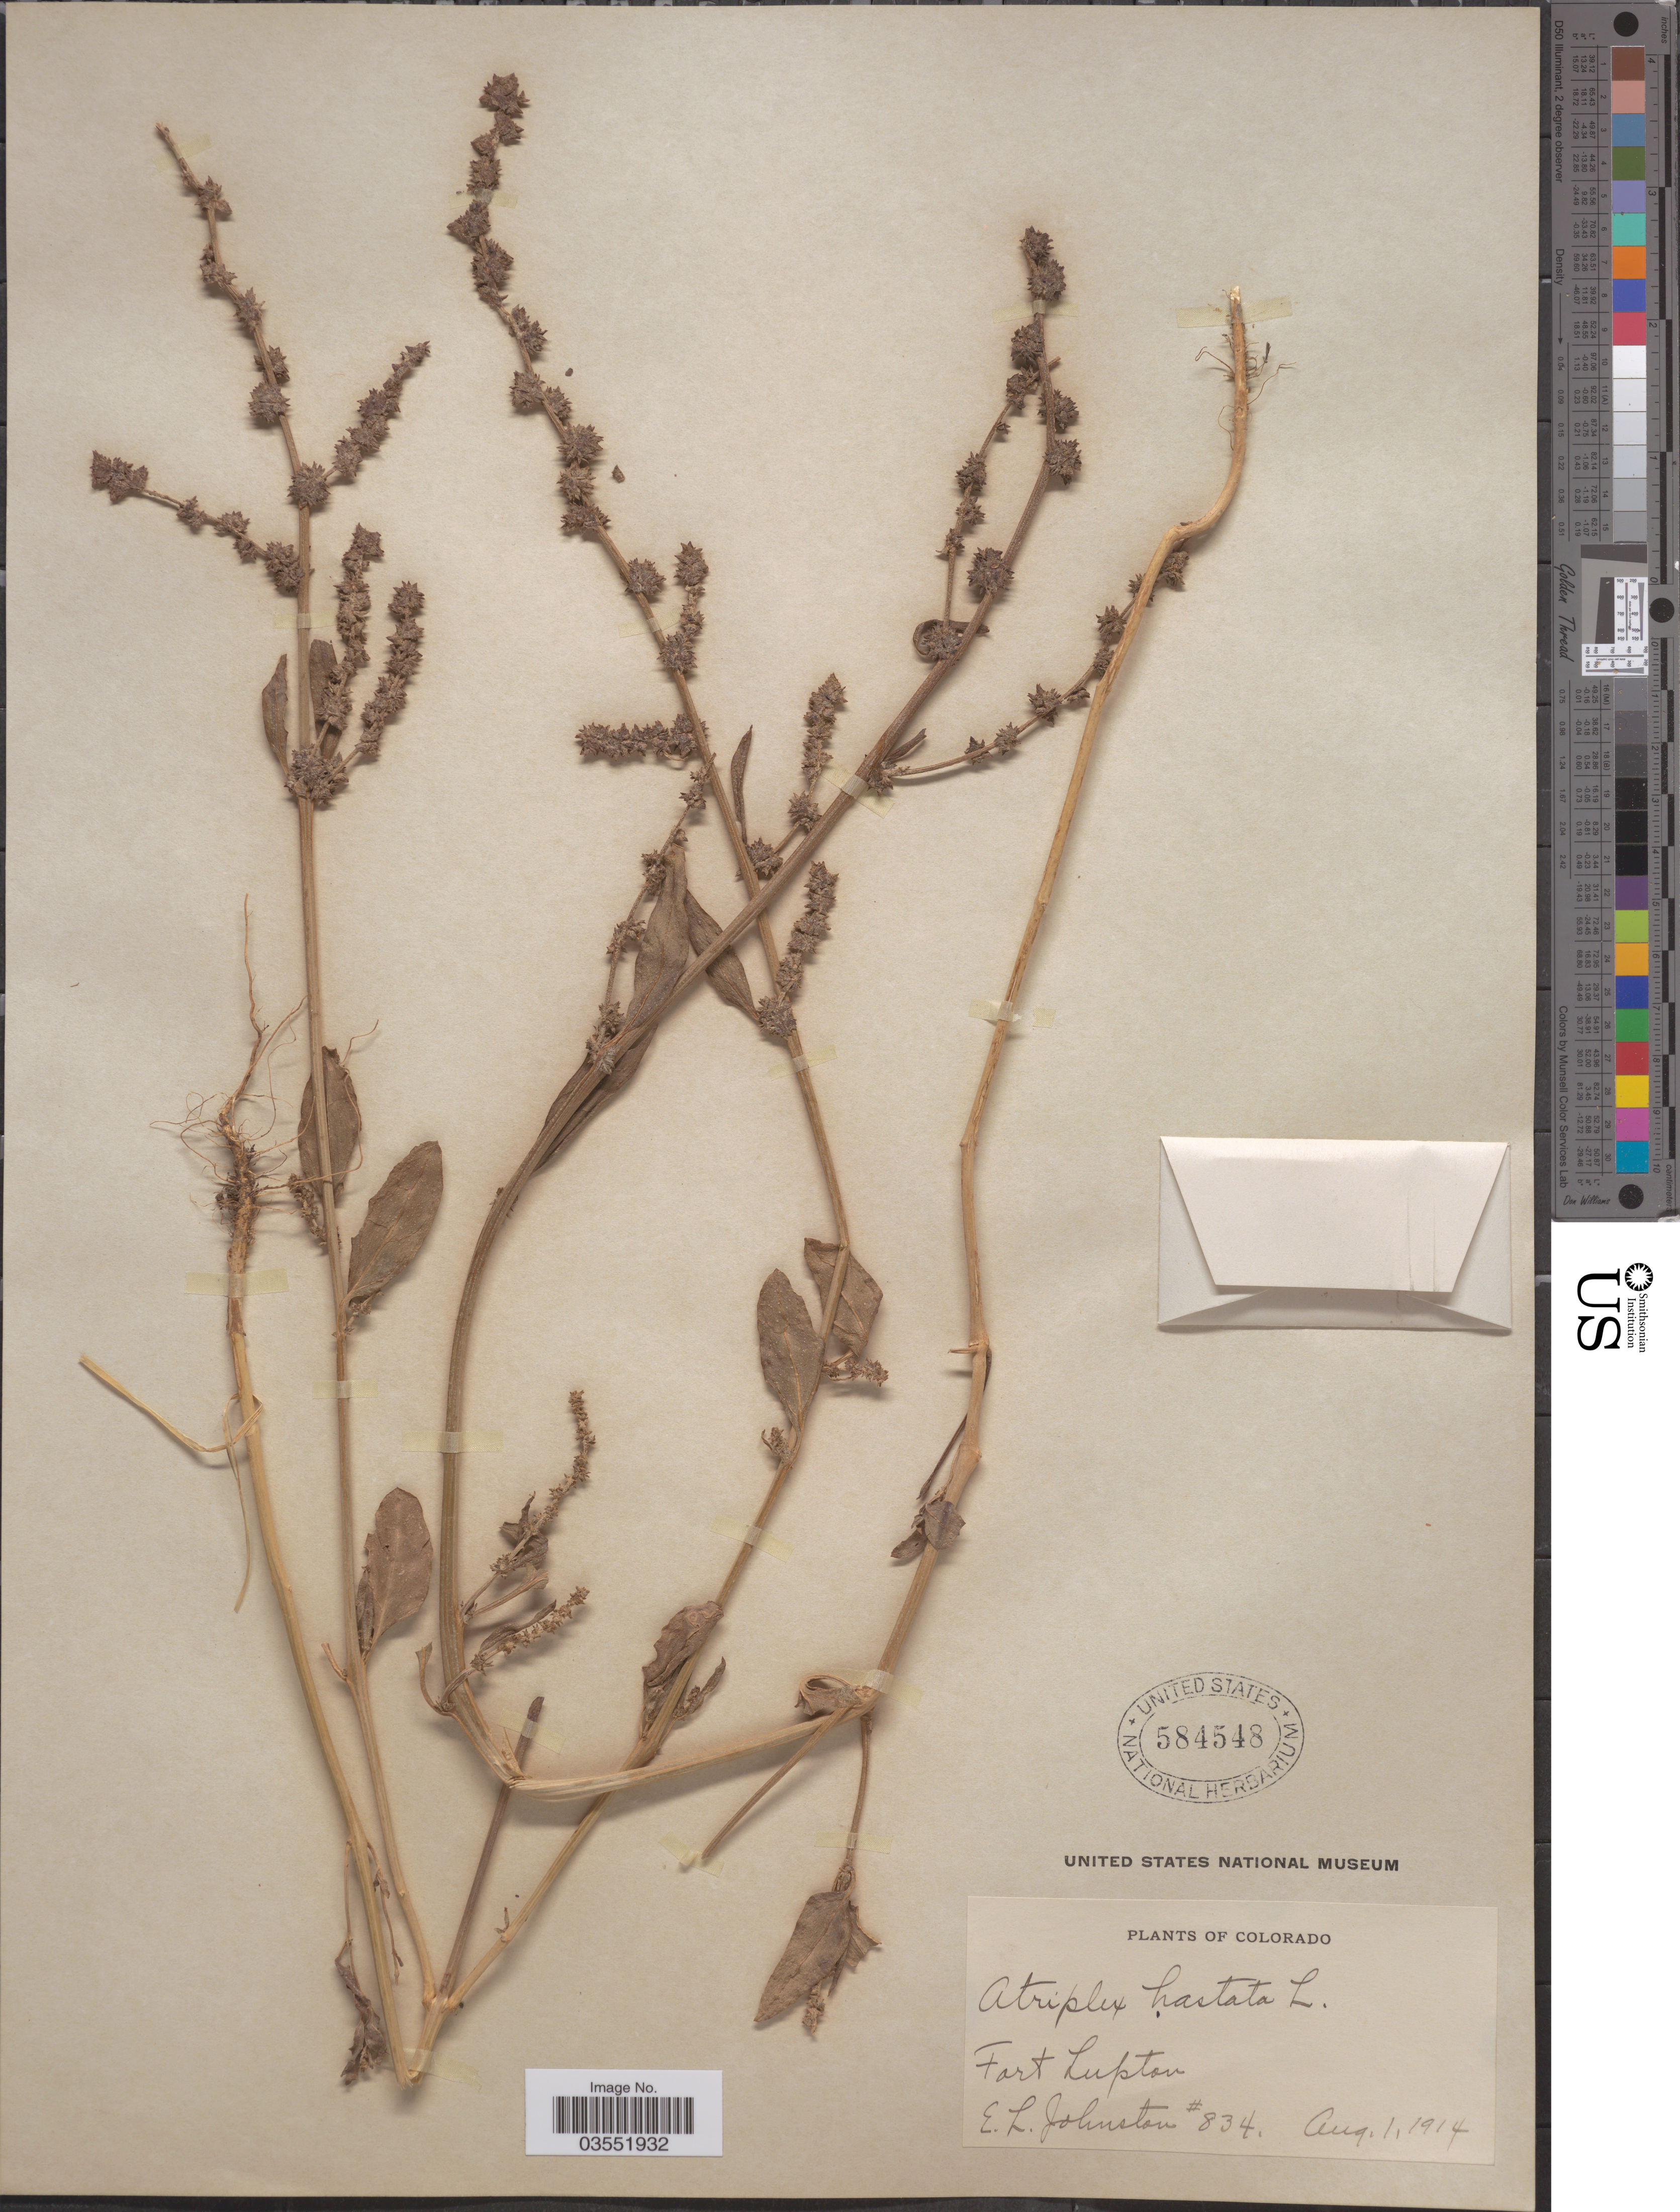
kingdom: Plantae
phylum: Tracheophyta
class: Magnoliopsida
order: Caryophyllales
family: Amaranthaceae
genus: Atriplex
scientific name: Atriplex hastata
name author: L.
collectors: E. L. Johnston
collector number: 834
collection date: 1914-08-01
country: United States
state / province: Colorado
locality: Fort Lupton.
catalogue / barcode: US 584548